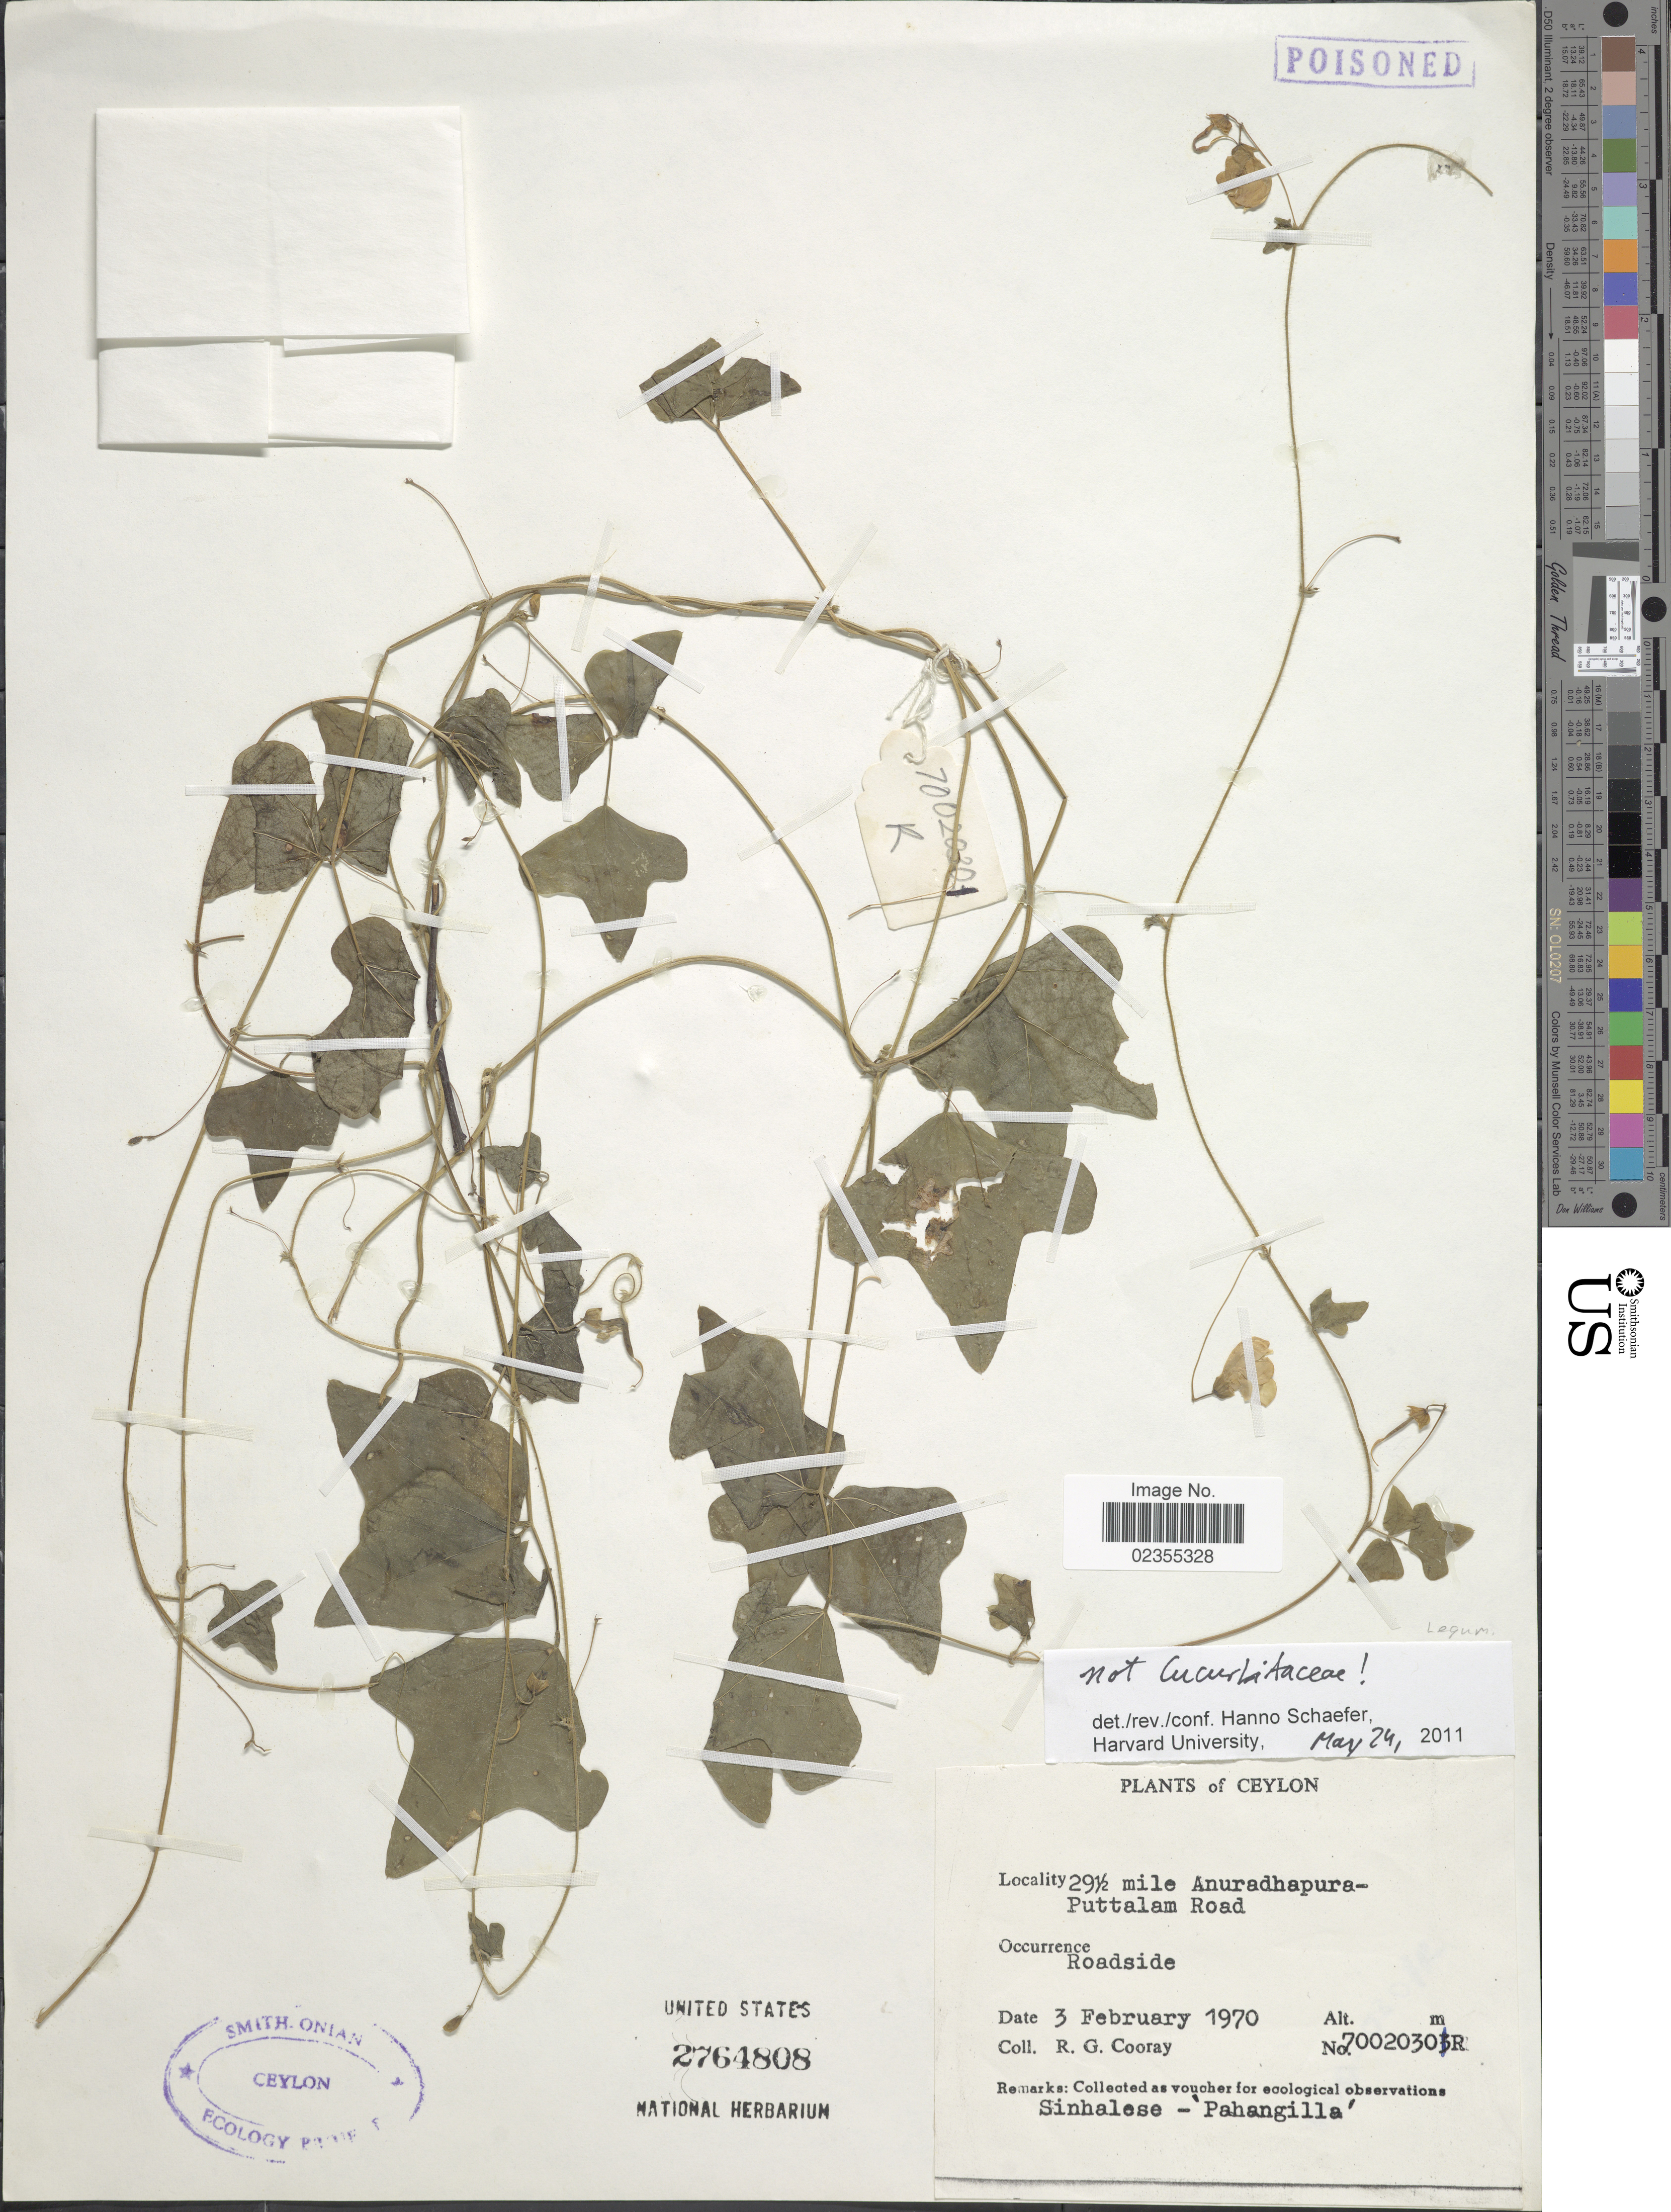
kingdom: Plantae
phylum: Tracheophyta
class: Magnoliopsida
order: Fabales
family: Fabaceae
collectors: R. Cooray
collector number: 7002030R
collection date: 1970-02-03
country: Sri Lanka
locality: Ceylon, 29½ mile Anuradhapura-Puttalam Road, Roadside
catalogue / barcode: US 2764808